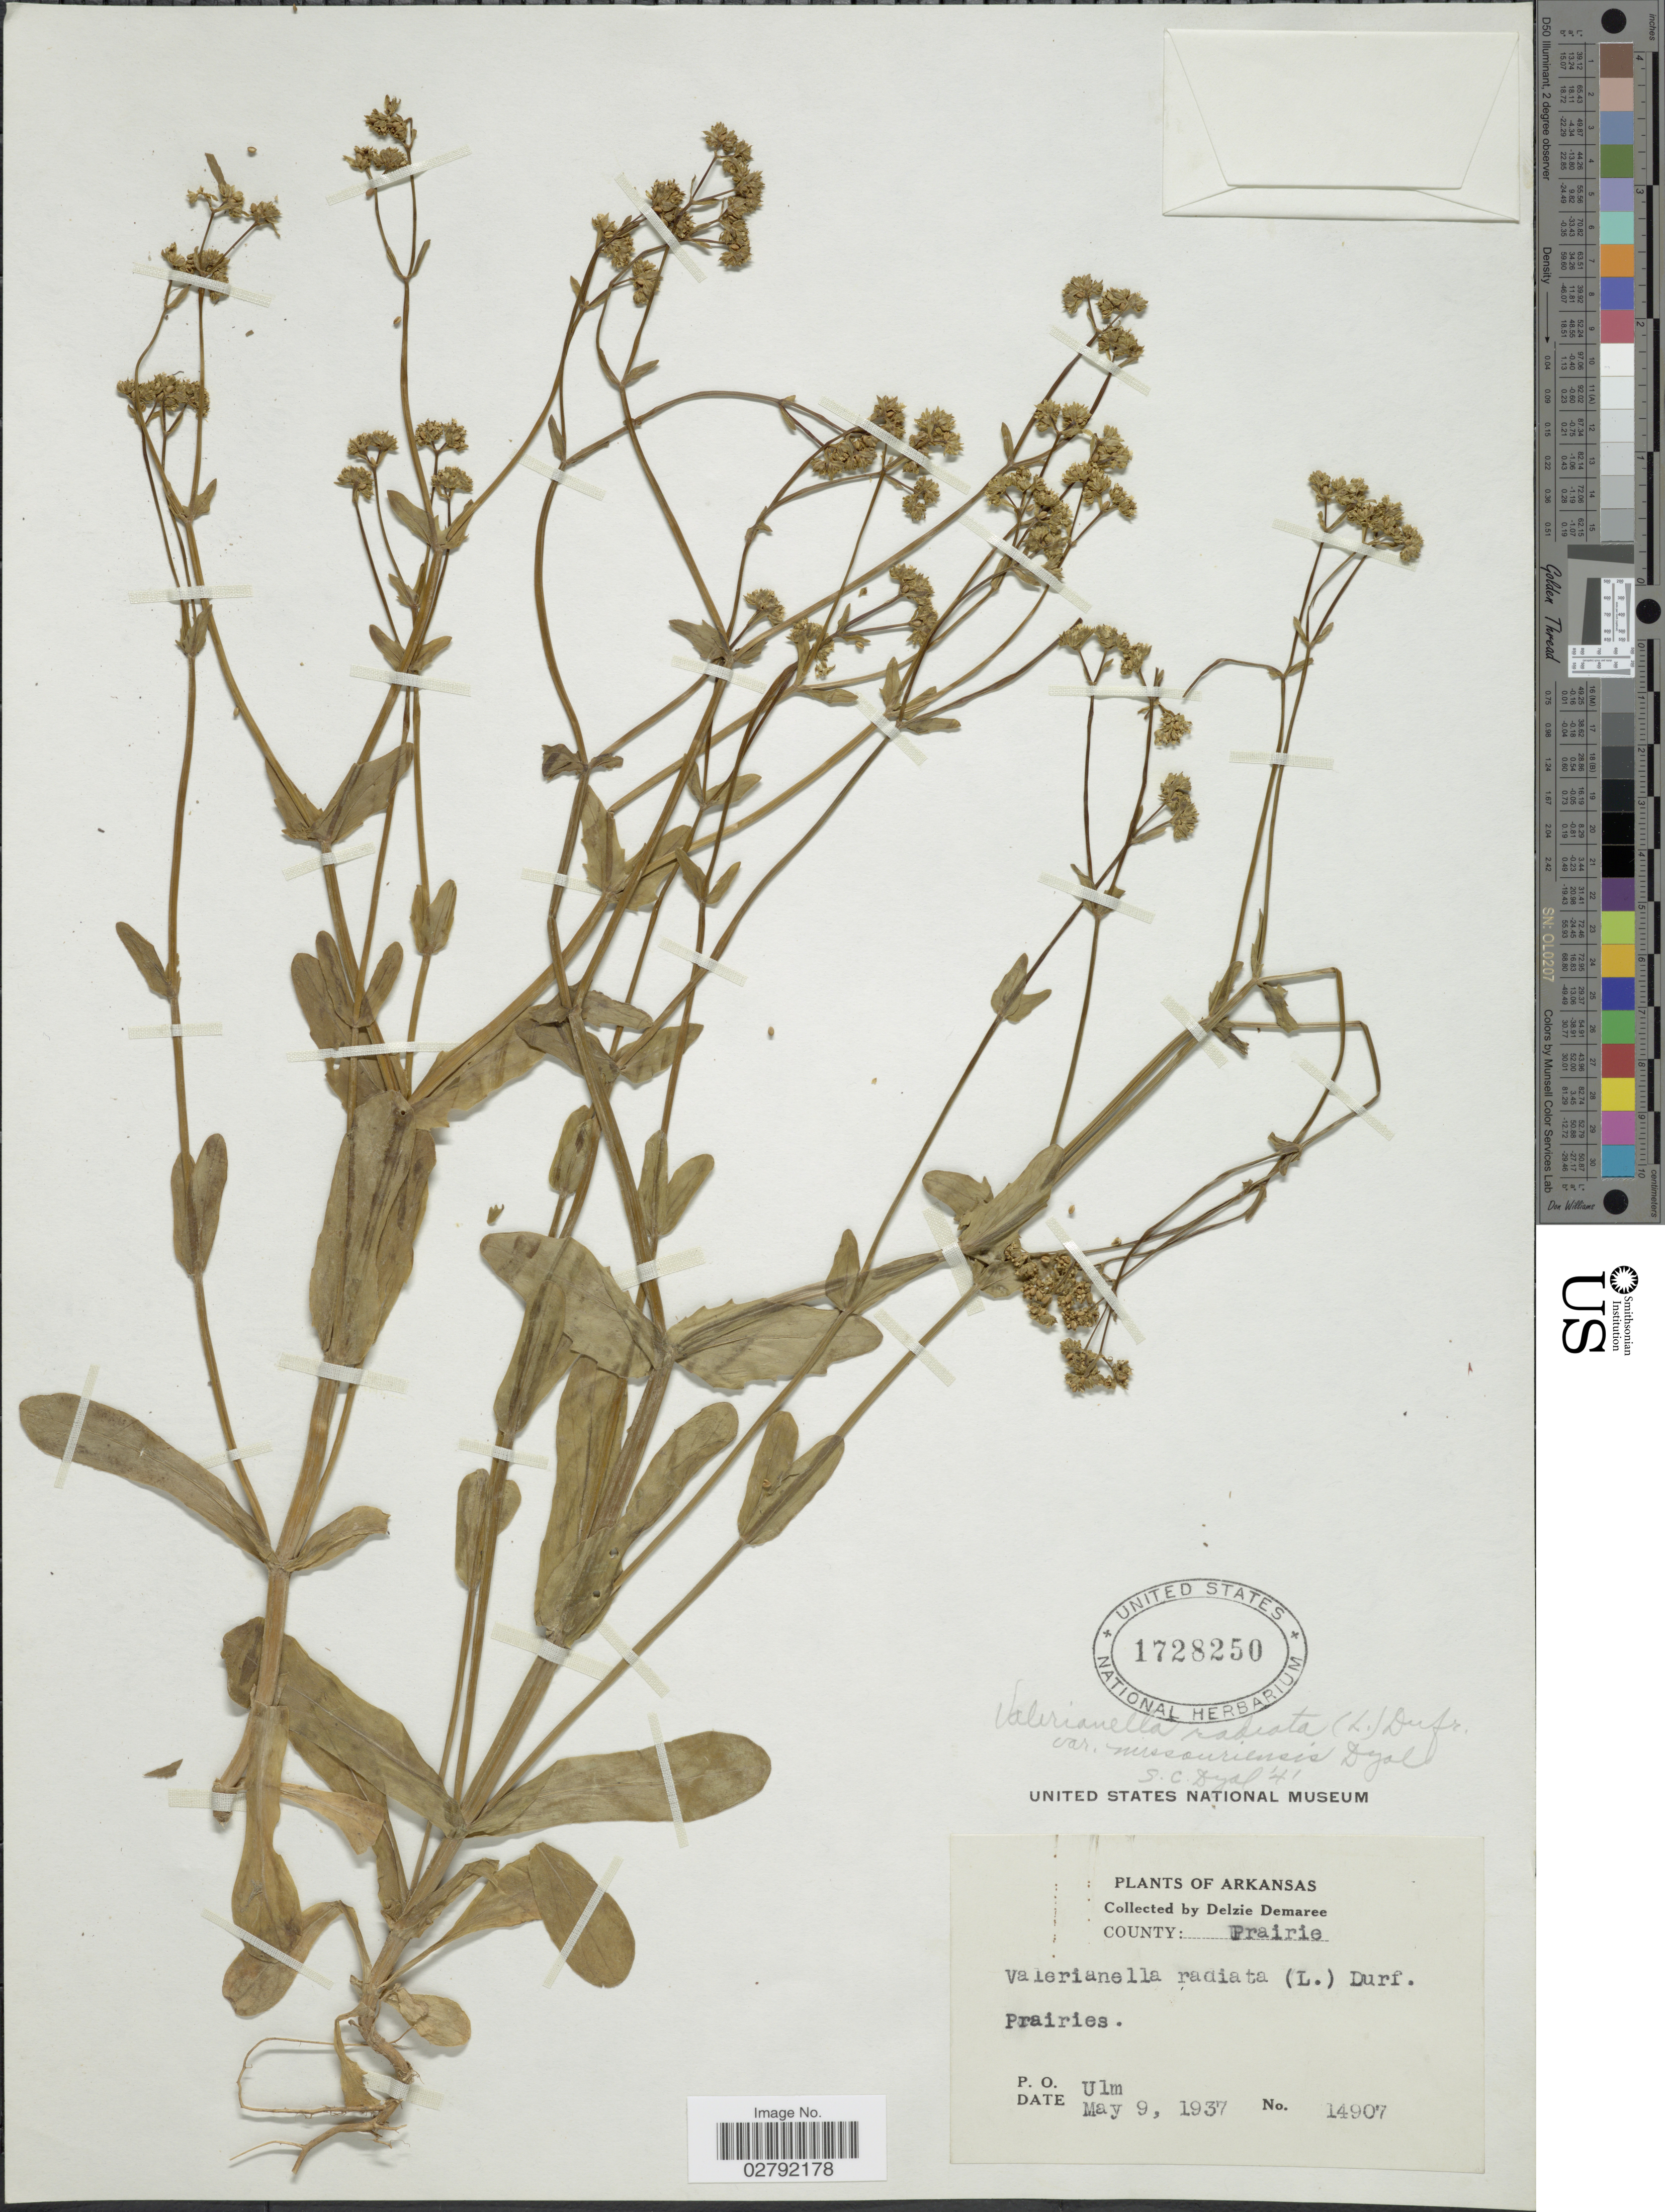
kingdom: Plantae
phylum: Tracheophyta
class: Magnoliopsida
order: Dipsacales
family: Caprifoliaceae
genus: Valerianella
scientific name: Valerianella radiata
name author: (L.) Dufr.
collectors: D. Demaree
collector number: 14907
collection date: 1937-05-09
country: United States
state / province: Arkansas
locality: County: Prairie. P.O. Ulm.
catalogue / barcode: US 1728250